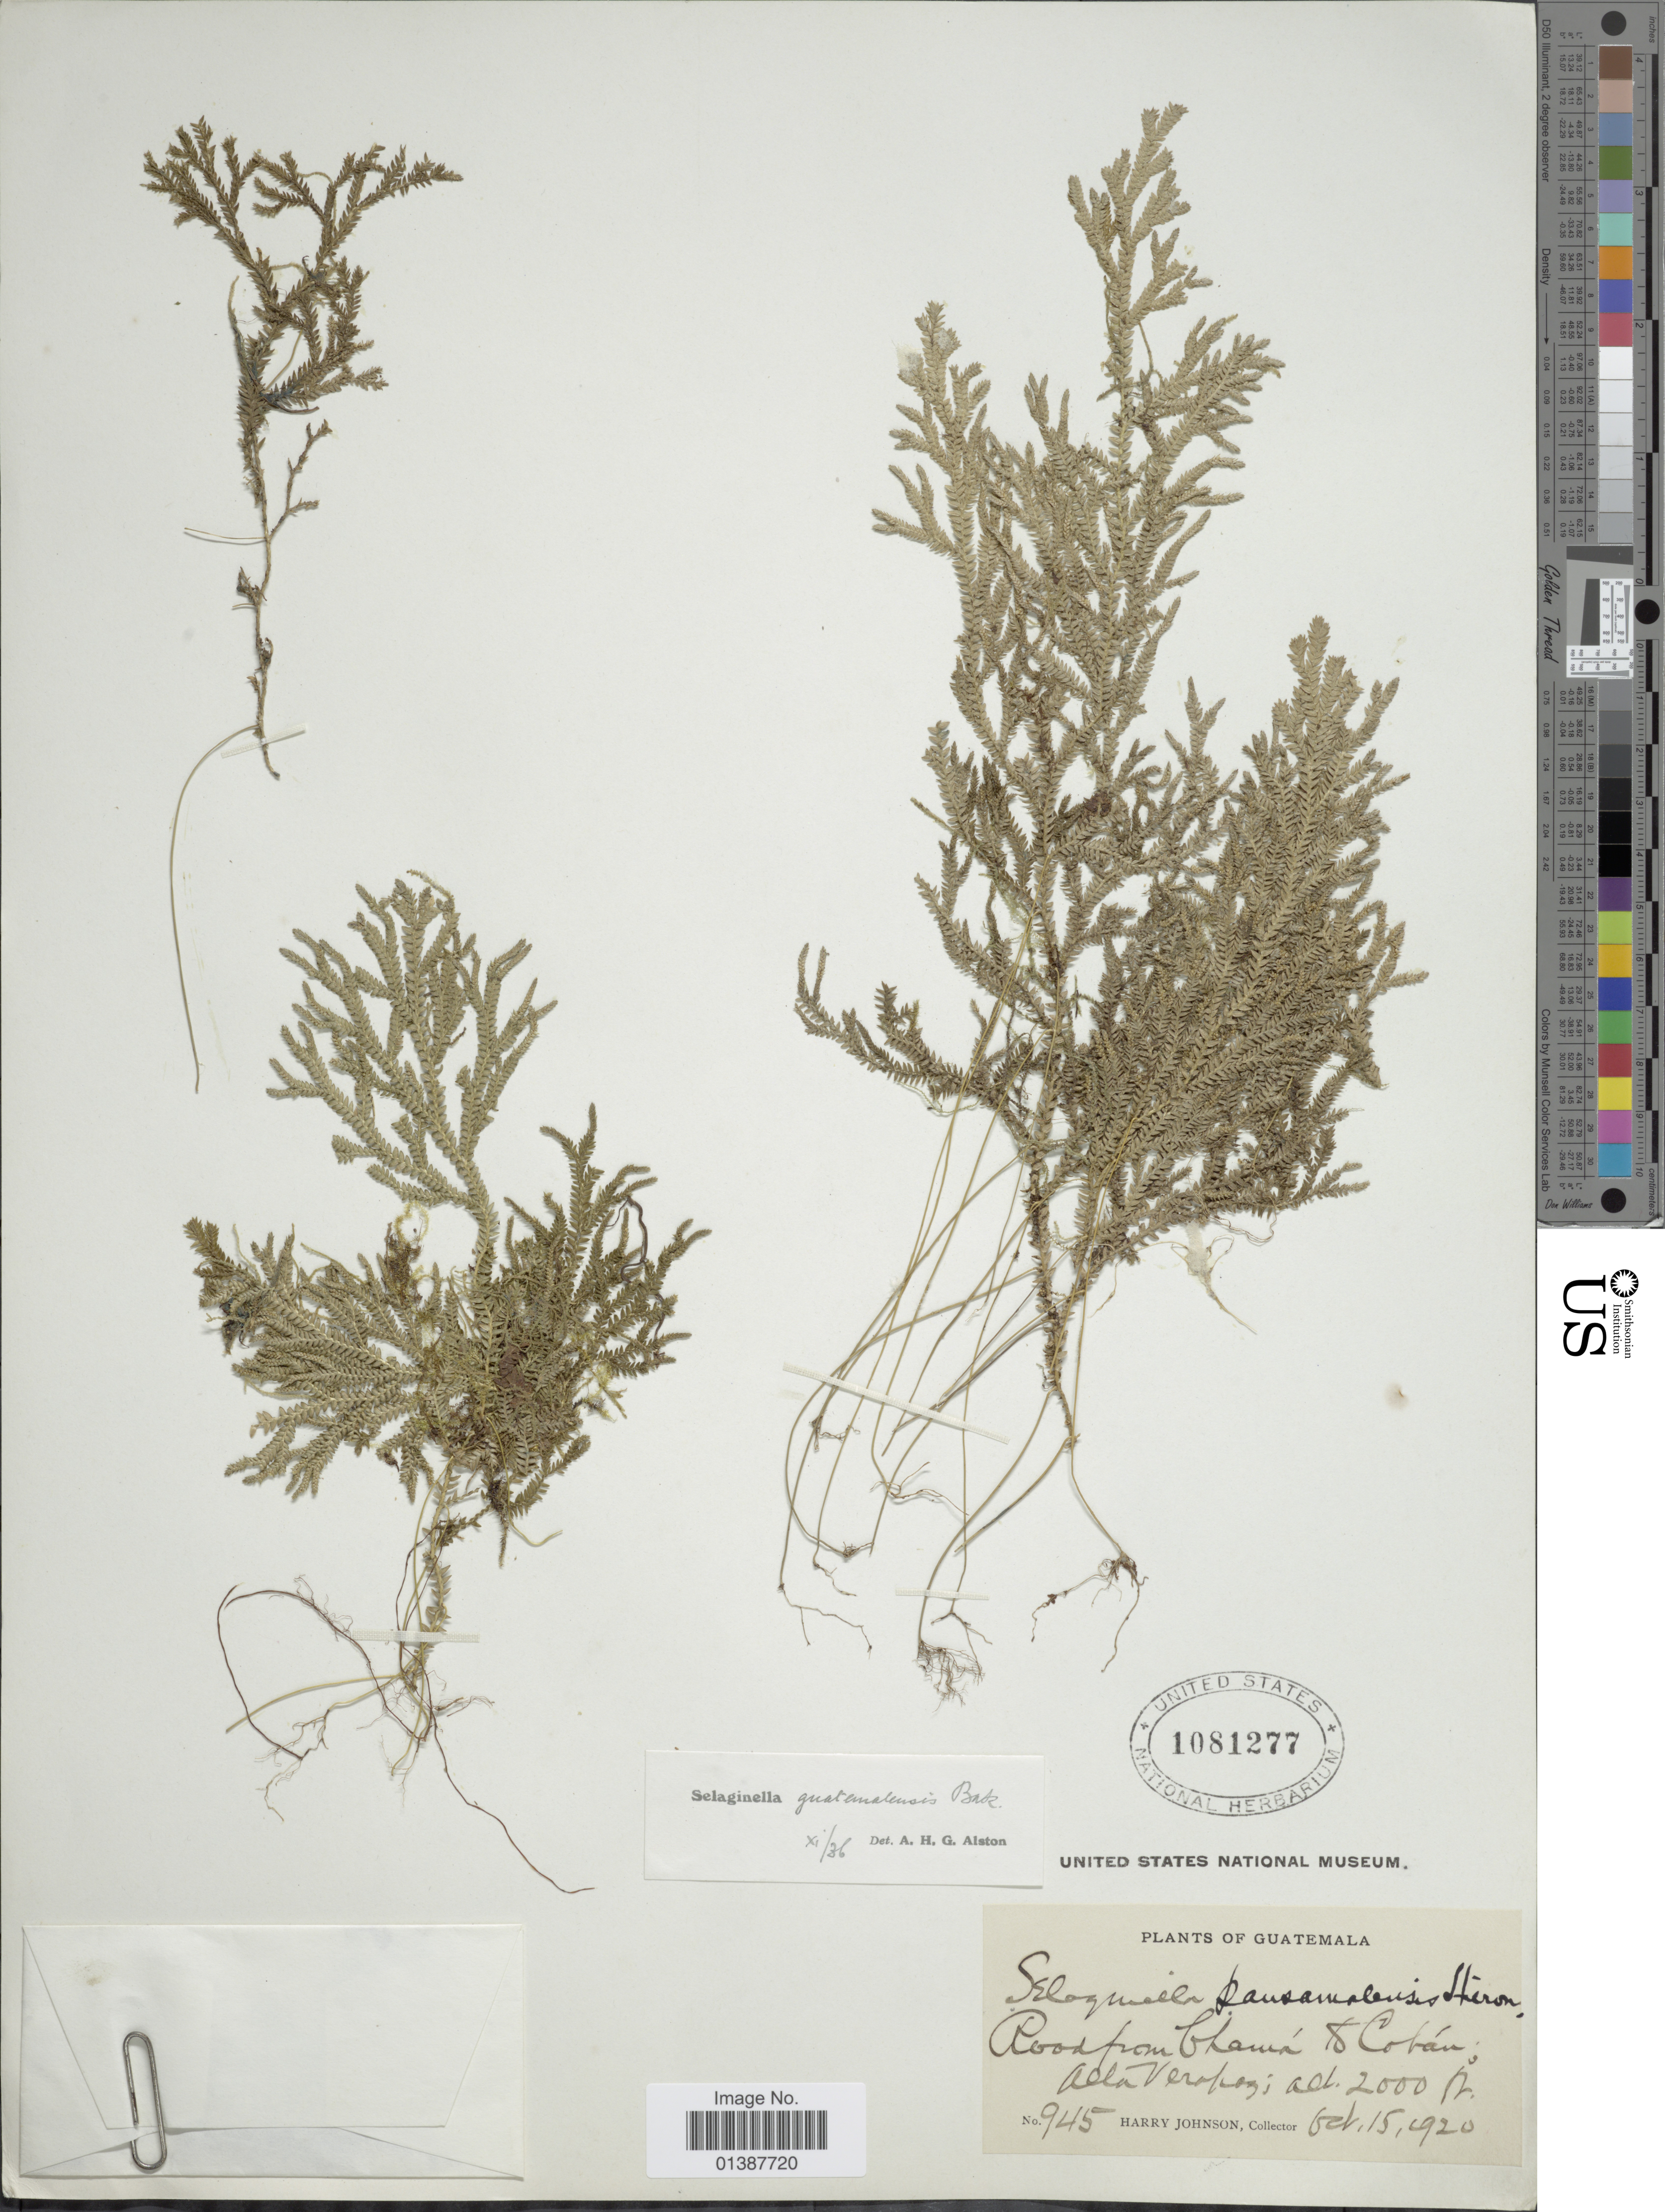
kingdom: Plantae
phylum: Tracheophyta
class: Lycopodiopsida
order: Selaginellales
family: Selaginellaceae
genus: Selaginella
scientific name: Selaginella guatemalensis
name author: Baker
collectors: H. Johnson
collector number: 945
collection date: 1920-10-15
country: Guatemala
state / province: Alta Verapaz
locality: Road from Chamá & Cobán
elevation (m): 610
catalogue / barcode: US 1081277